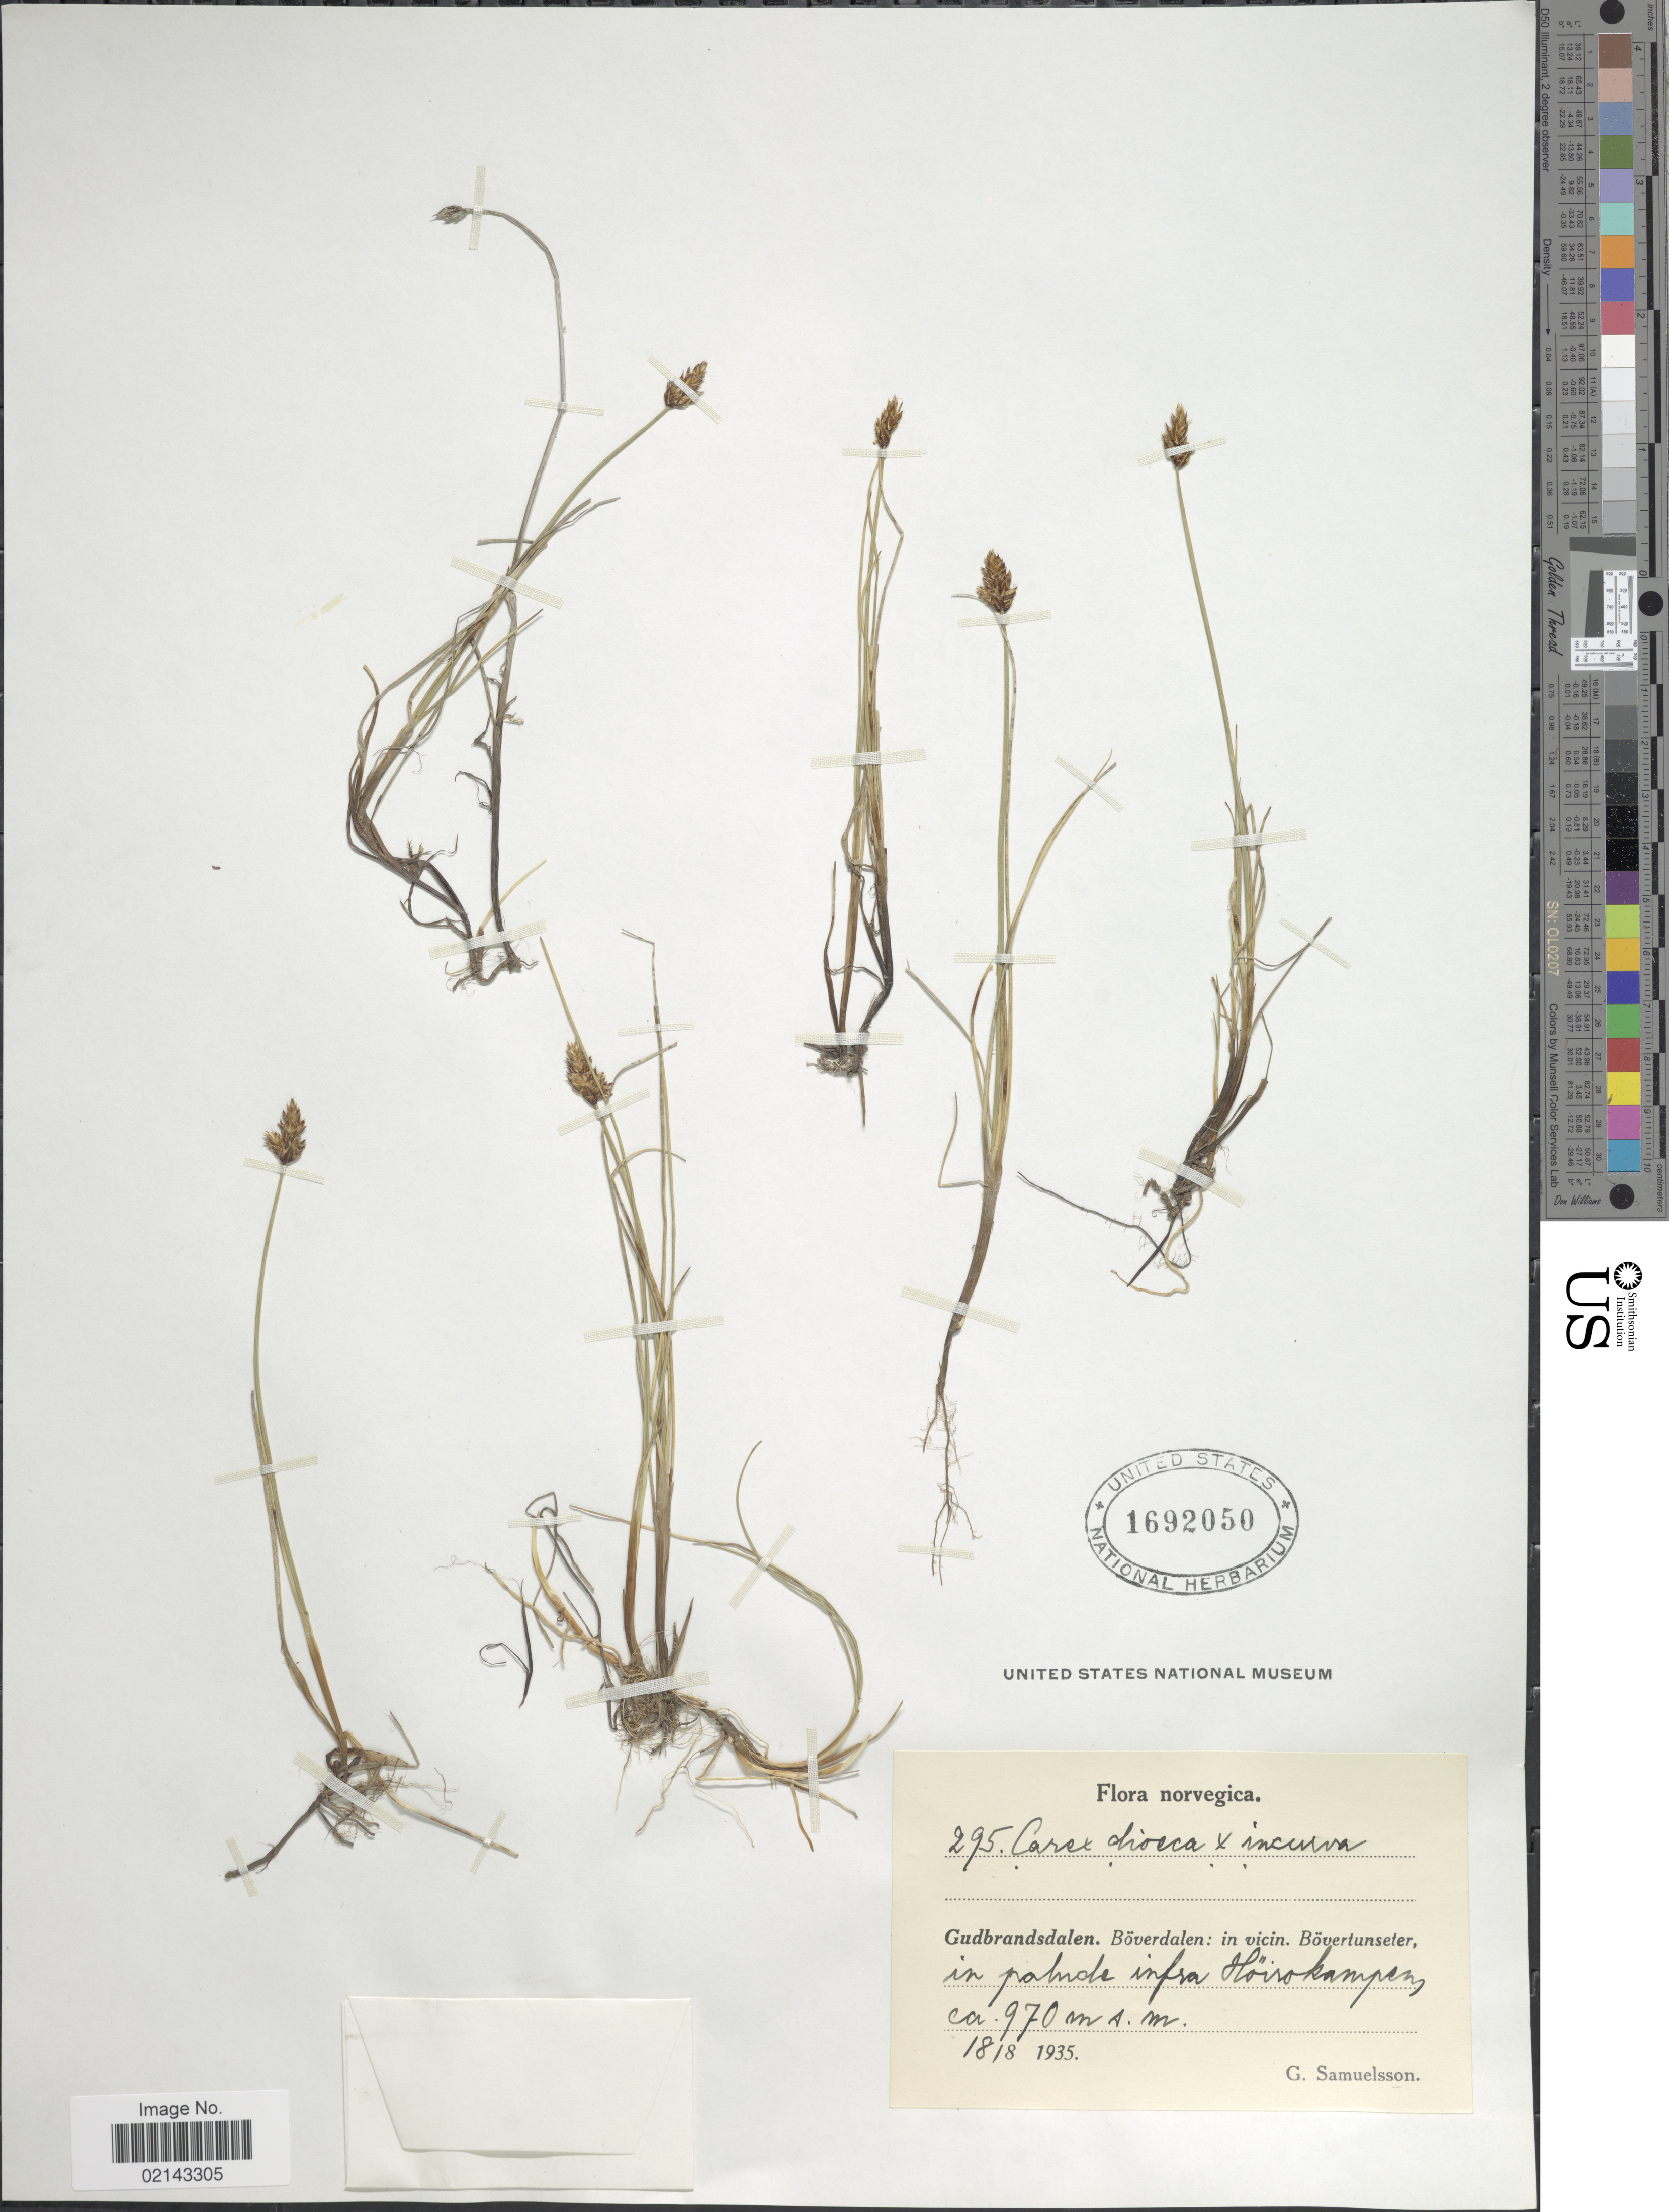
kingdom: Plantae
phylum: Tracheophyta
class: Liliopsida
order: Poales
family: Cyperaceae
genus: Carex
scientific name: Carex dioica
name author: L.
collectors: G. Samuelson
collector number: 295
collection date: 1935-08-18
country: Norway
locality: Gudbrandsdalen. Böverdalen: in vicin. Bövertunseter, in palude infra Höirokampens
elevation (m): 970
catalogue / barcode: US 1692050